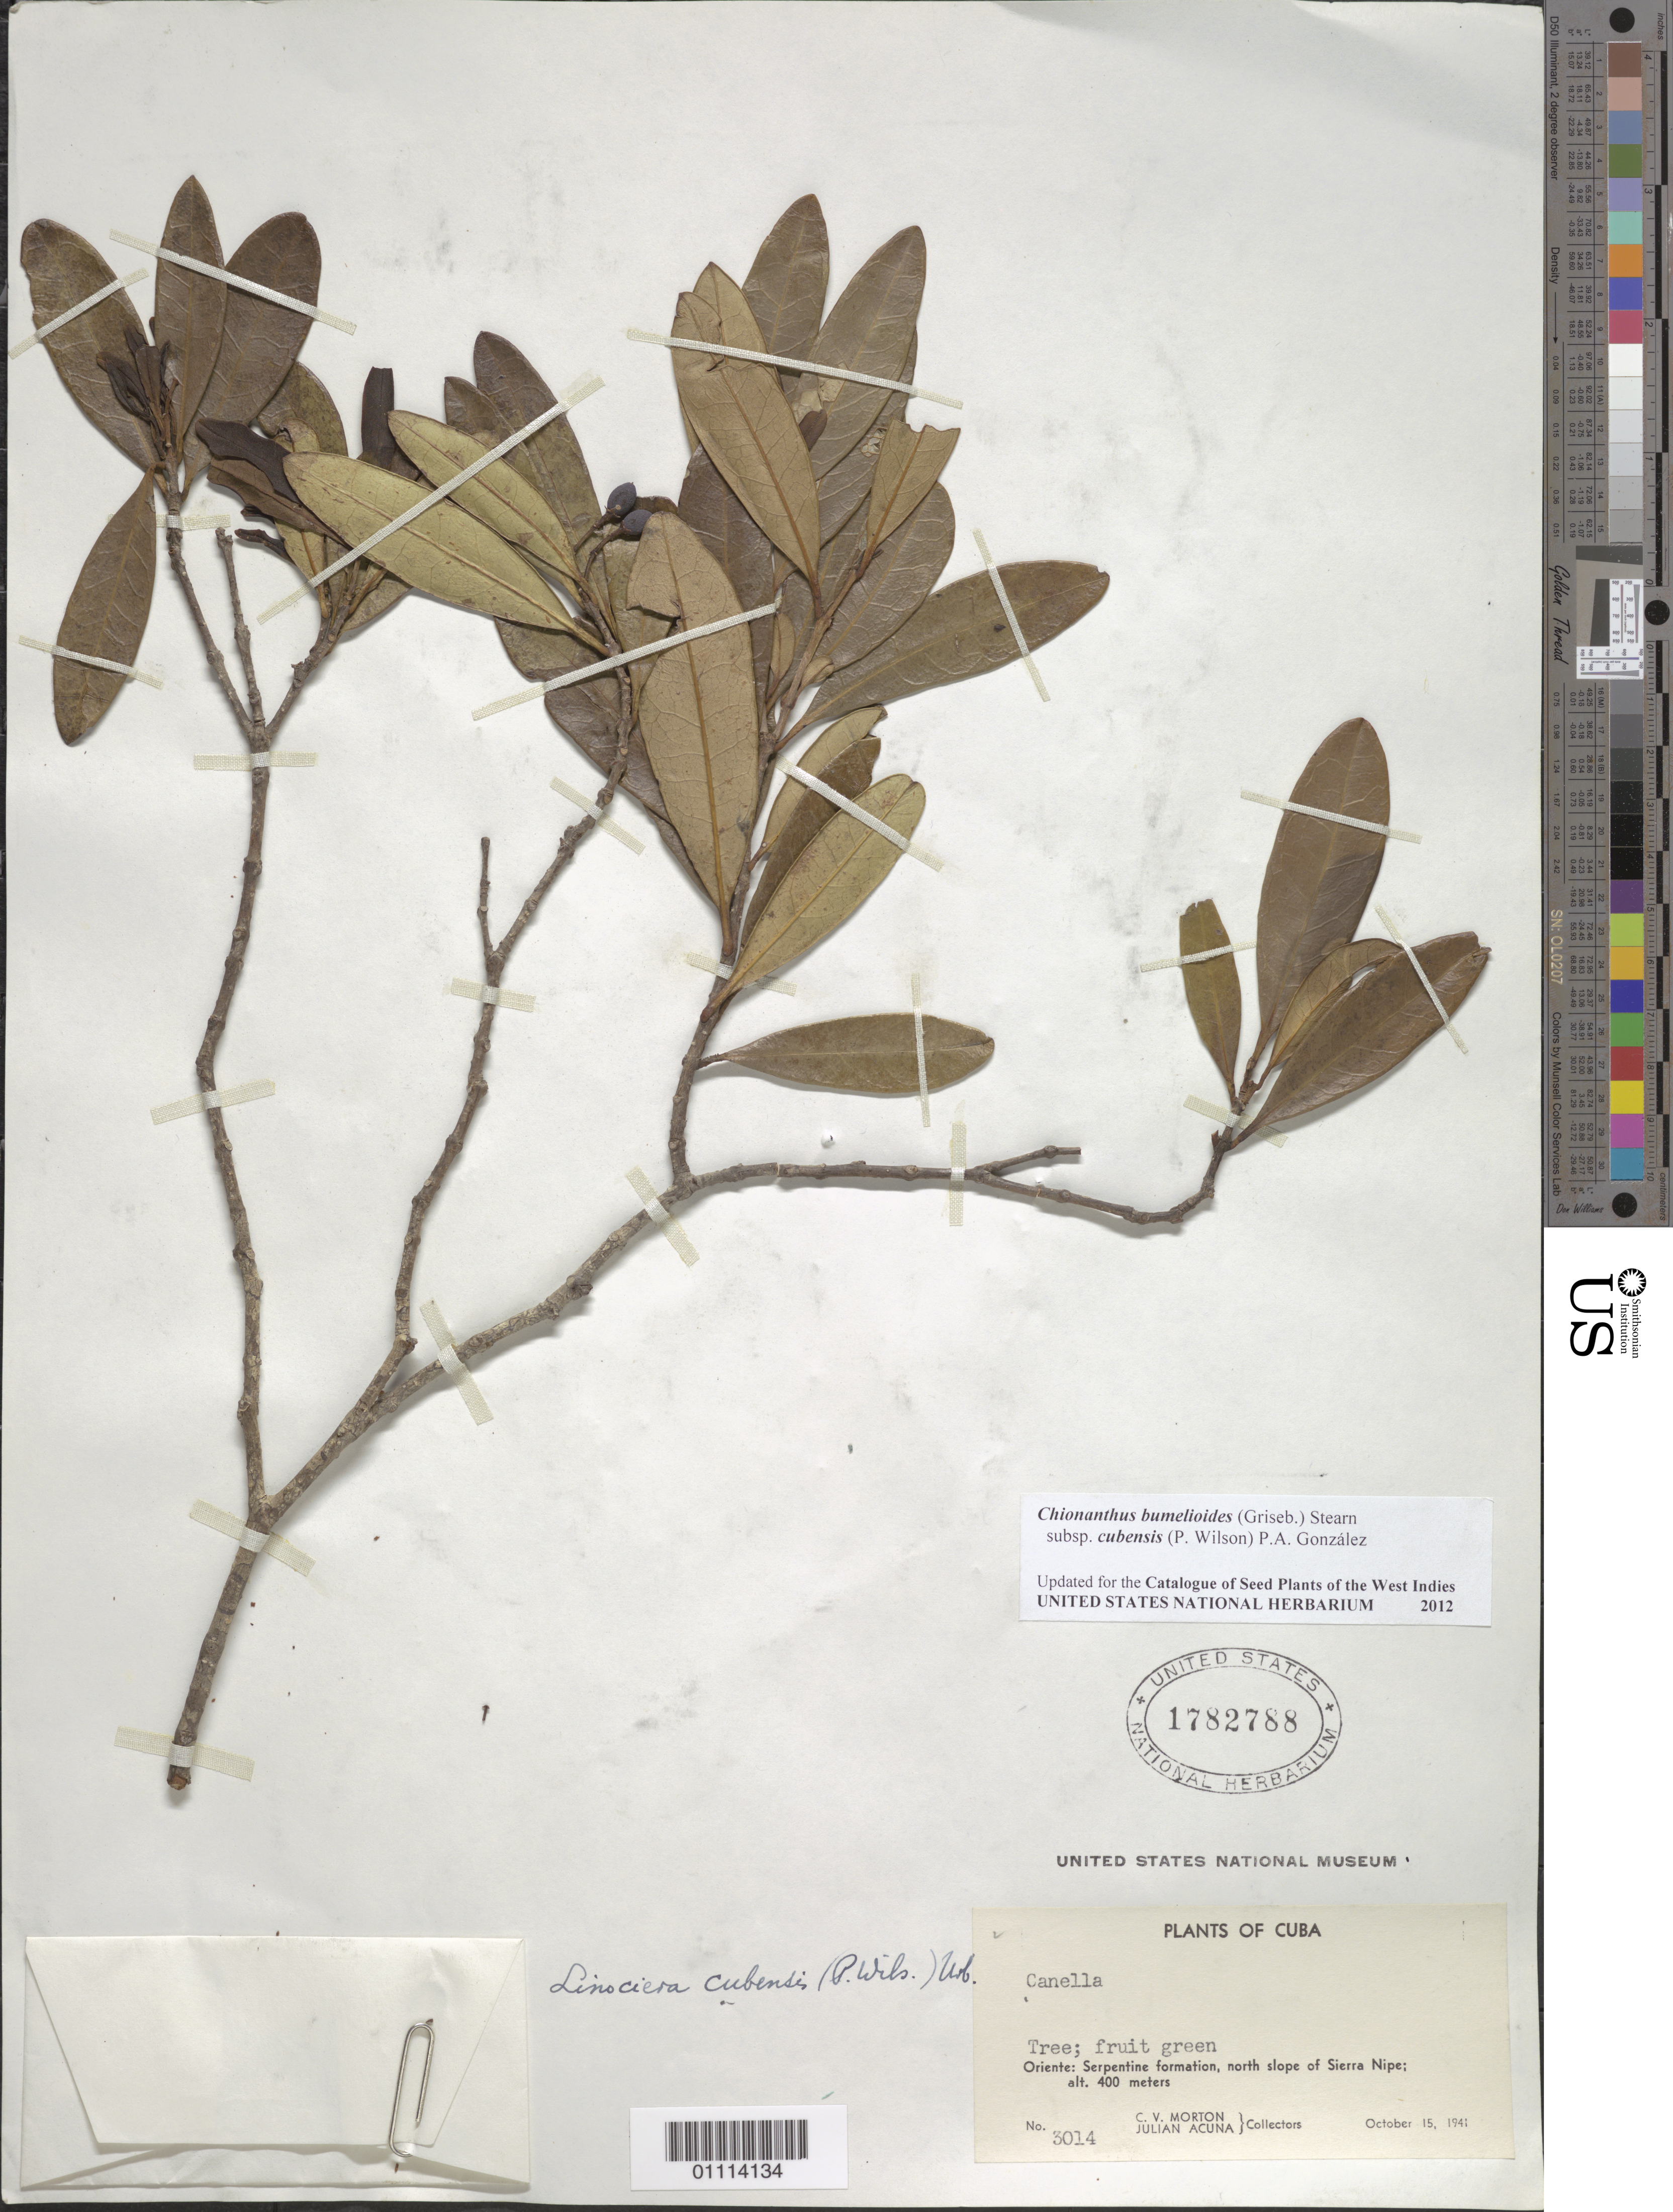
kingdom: Plantae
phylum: Tracheophyta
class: Magnoliopsida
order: Lamiales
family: Oleaceae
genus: Linociera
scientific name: Linociera cubensis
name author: (P. Wilson) Urb.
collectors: C. V. Morton & J. Acuña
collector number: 3014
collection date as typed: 15 Oct 1941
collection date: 1941-10-15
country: Cuba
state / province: Holguín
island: Cuba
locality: Oriente: Serpentine formation, N slope of Sierra Nipe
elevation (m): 400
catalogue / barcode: US 1782788